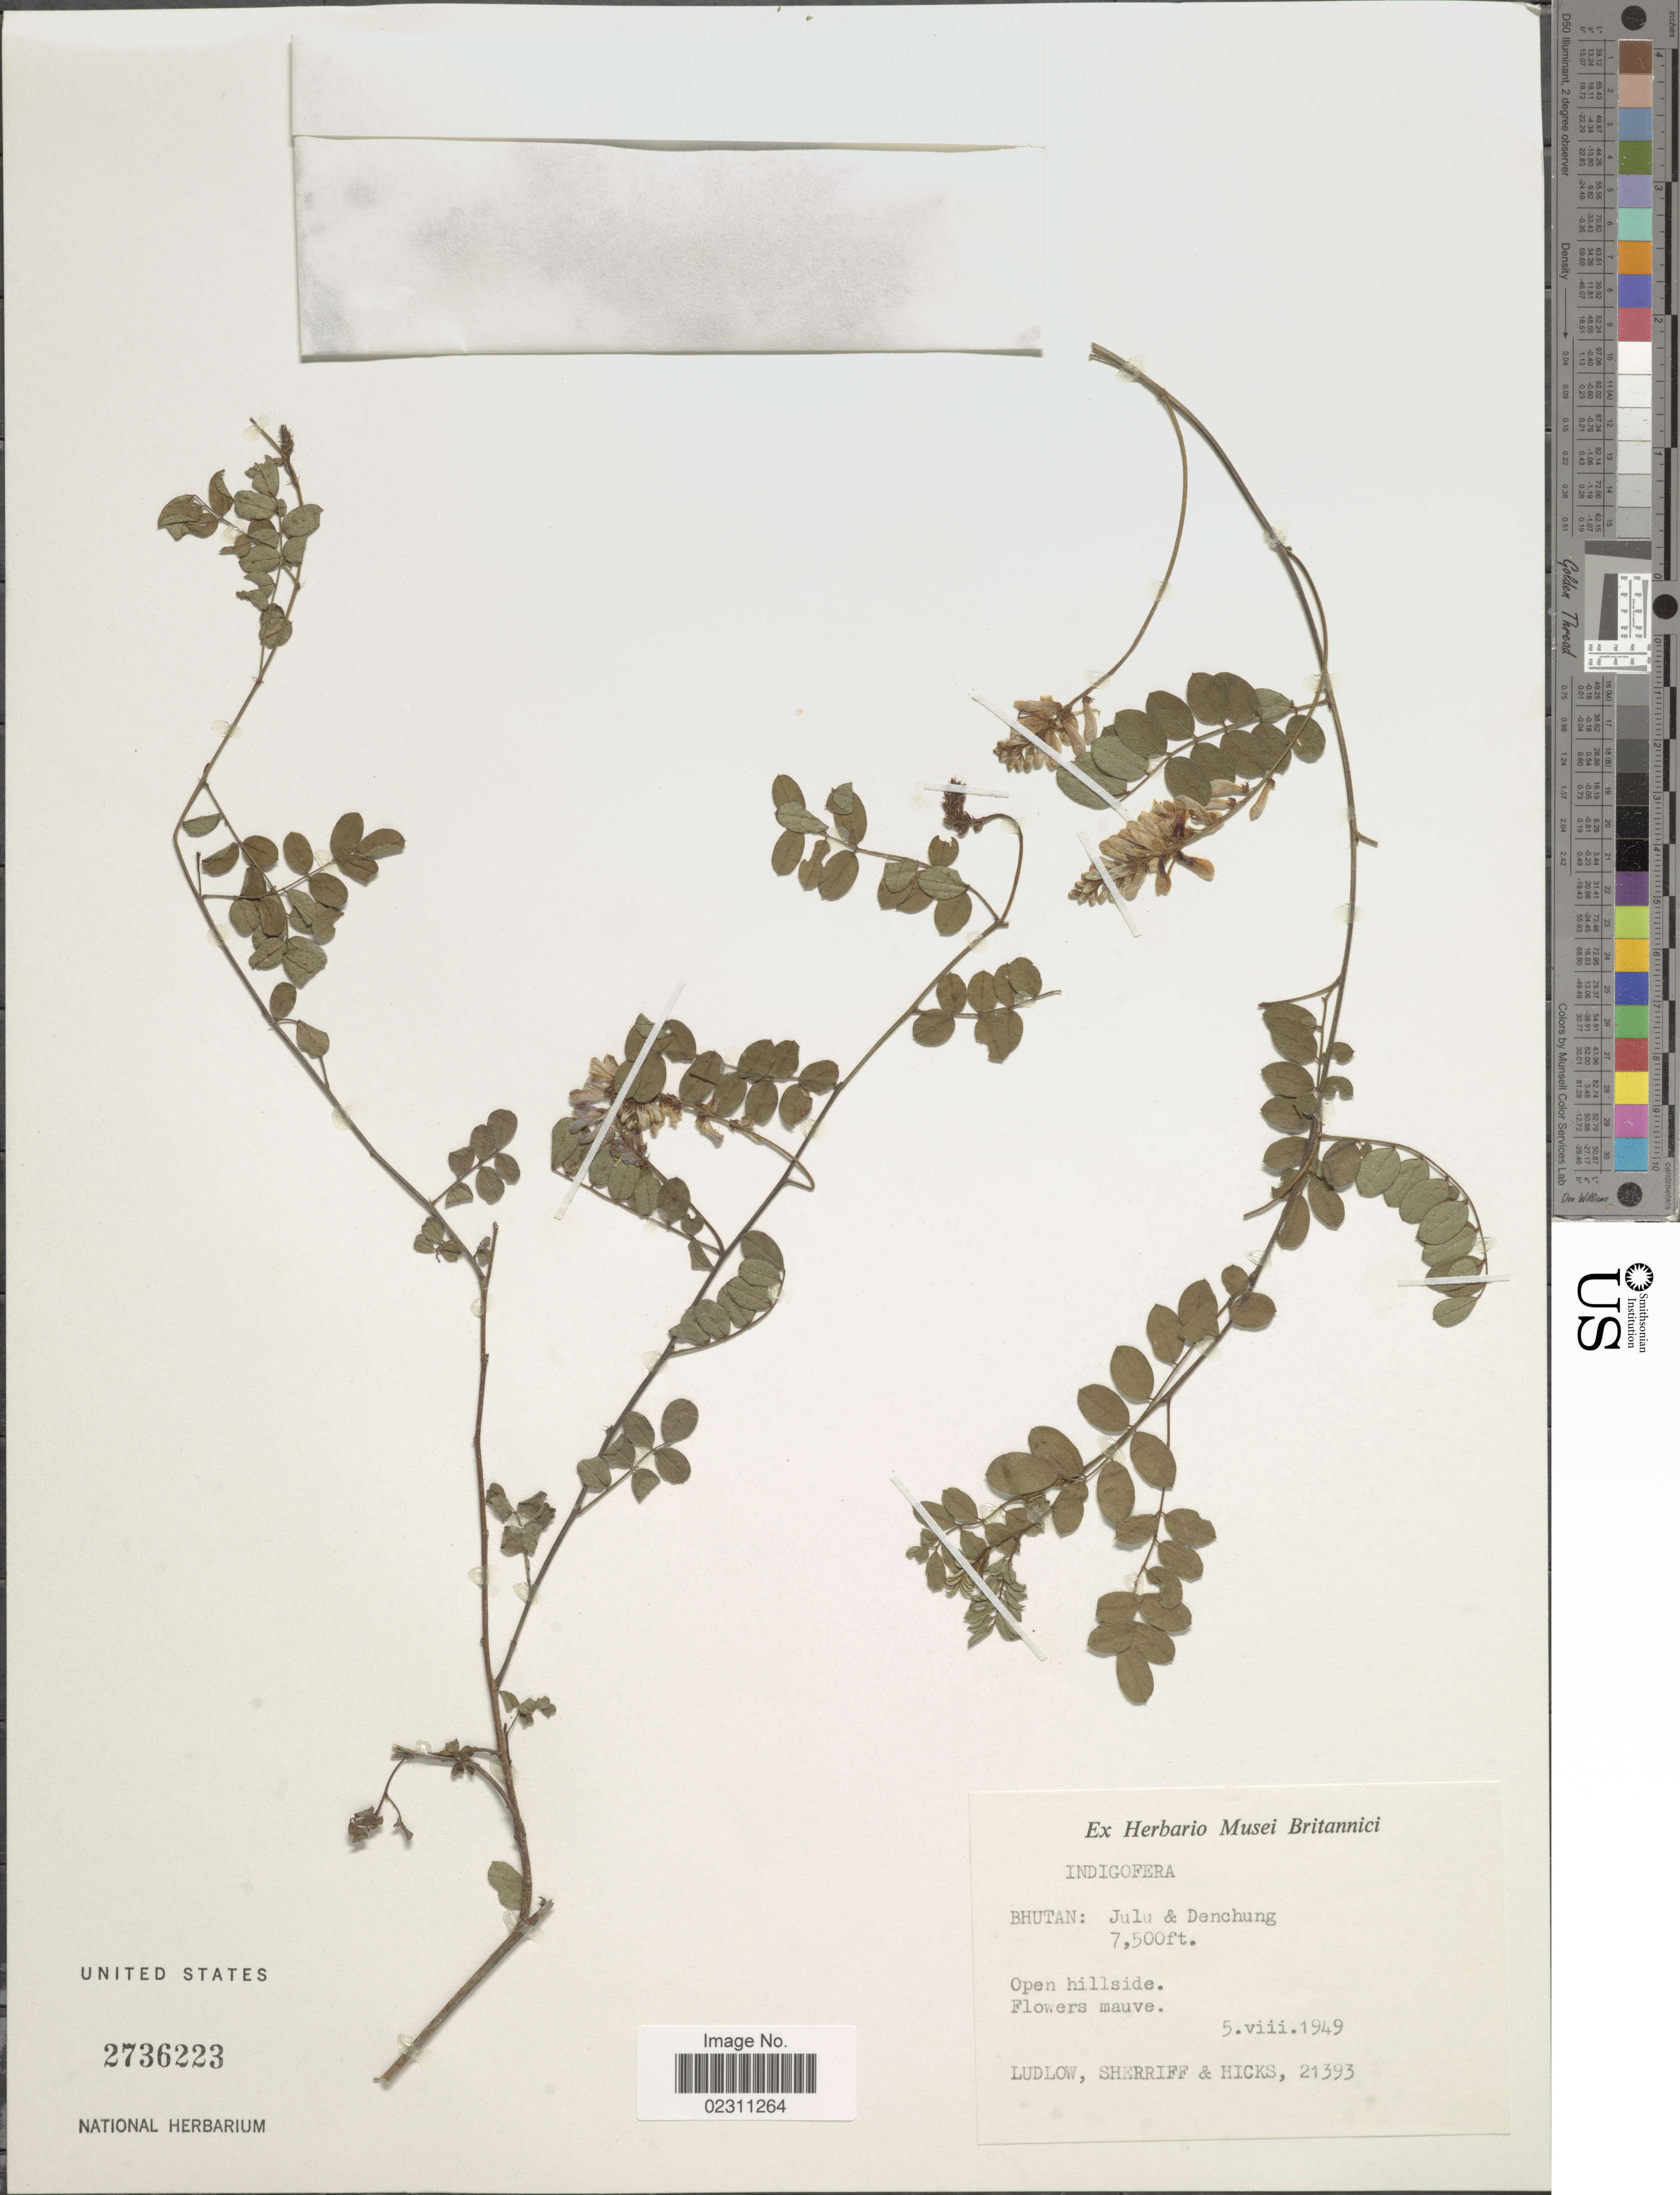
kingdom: Plantae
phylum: Tracheophyta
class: Magnoliopsida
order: Fabales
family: Fabaceae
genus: Indigofera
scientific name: Indigofera sp.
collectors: -. Ludlow, Sherriff & -. Hicks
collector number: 21393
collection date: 1949-08-05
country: Bhutan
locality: Bhutan: Julu & Denchung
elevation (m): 2286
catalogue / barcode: US 2736223